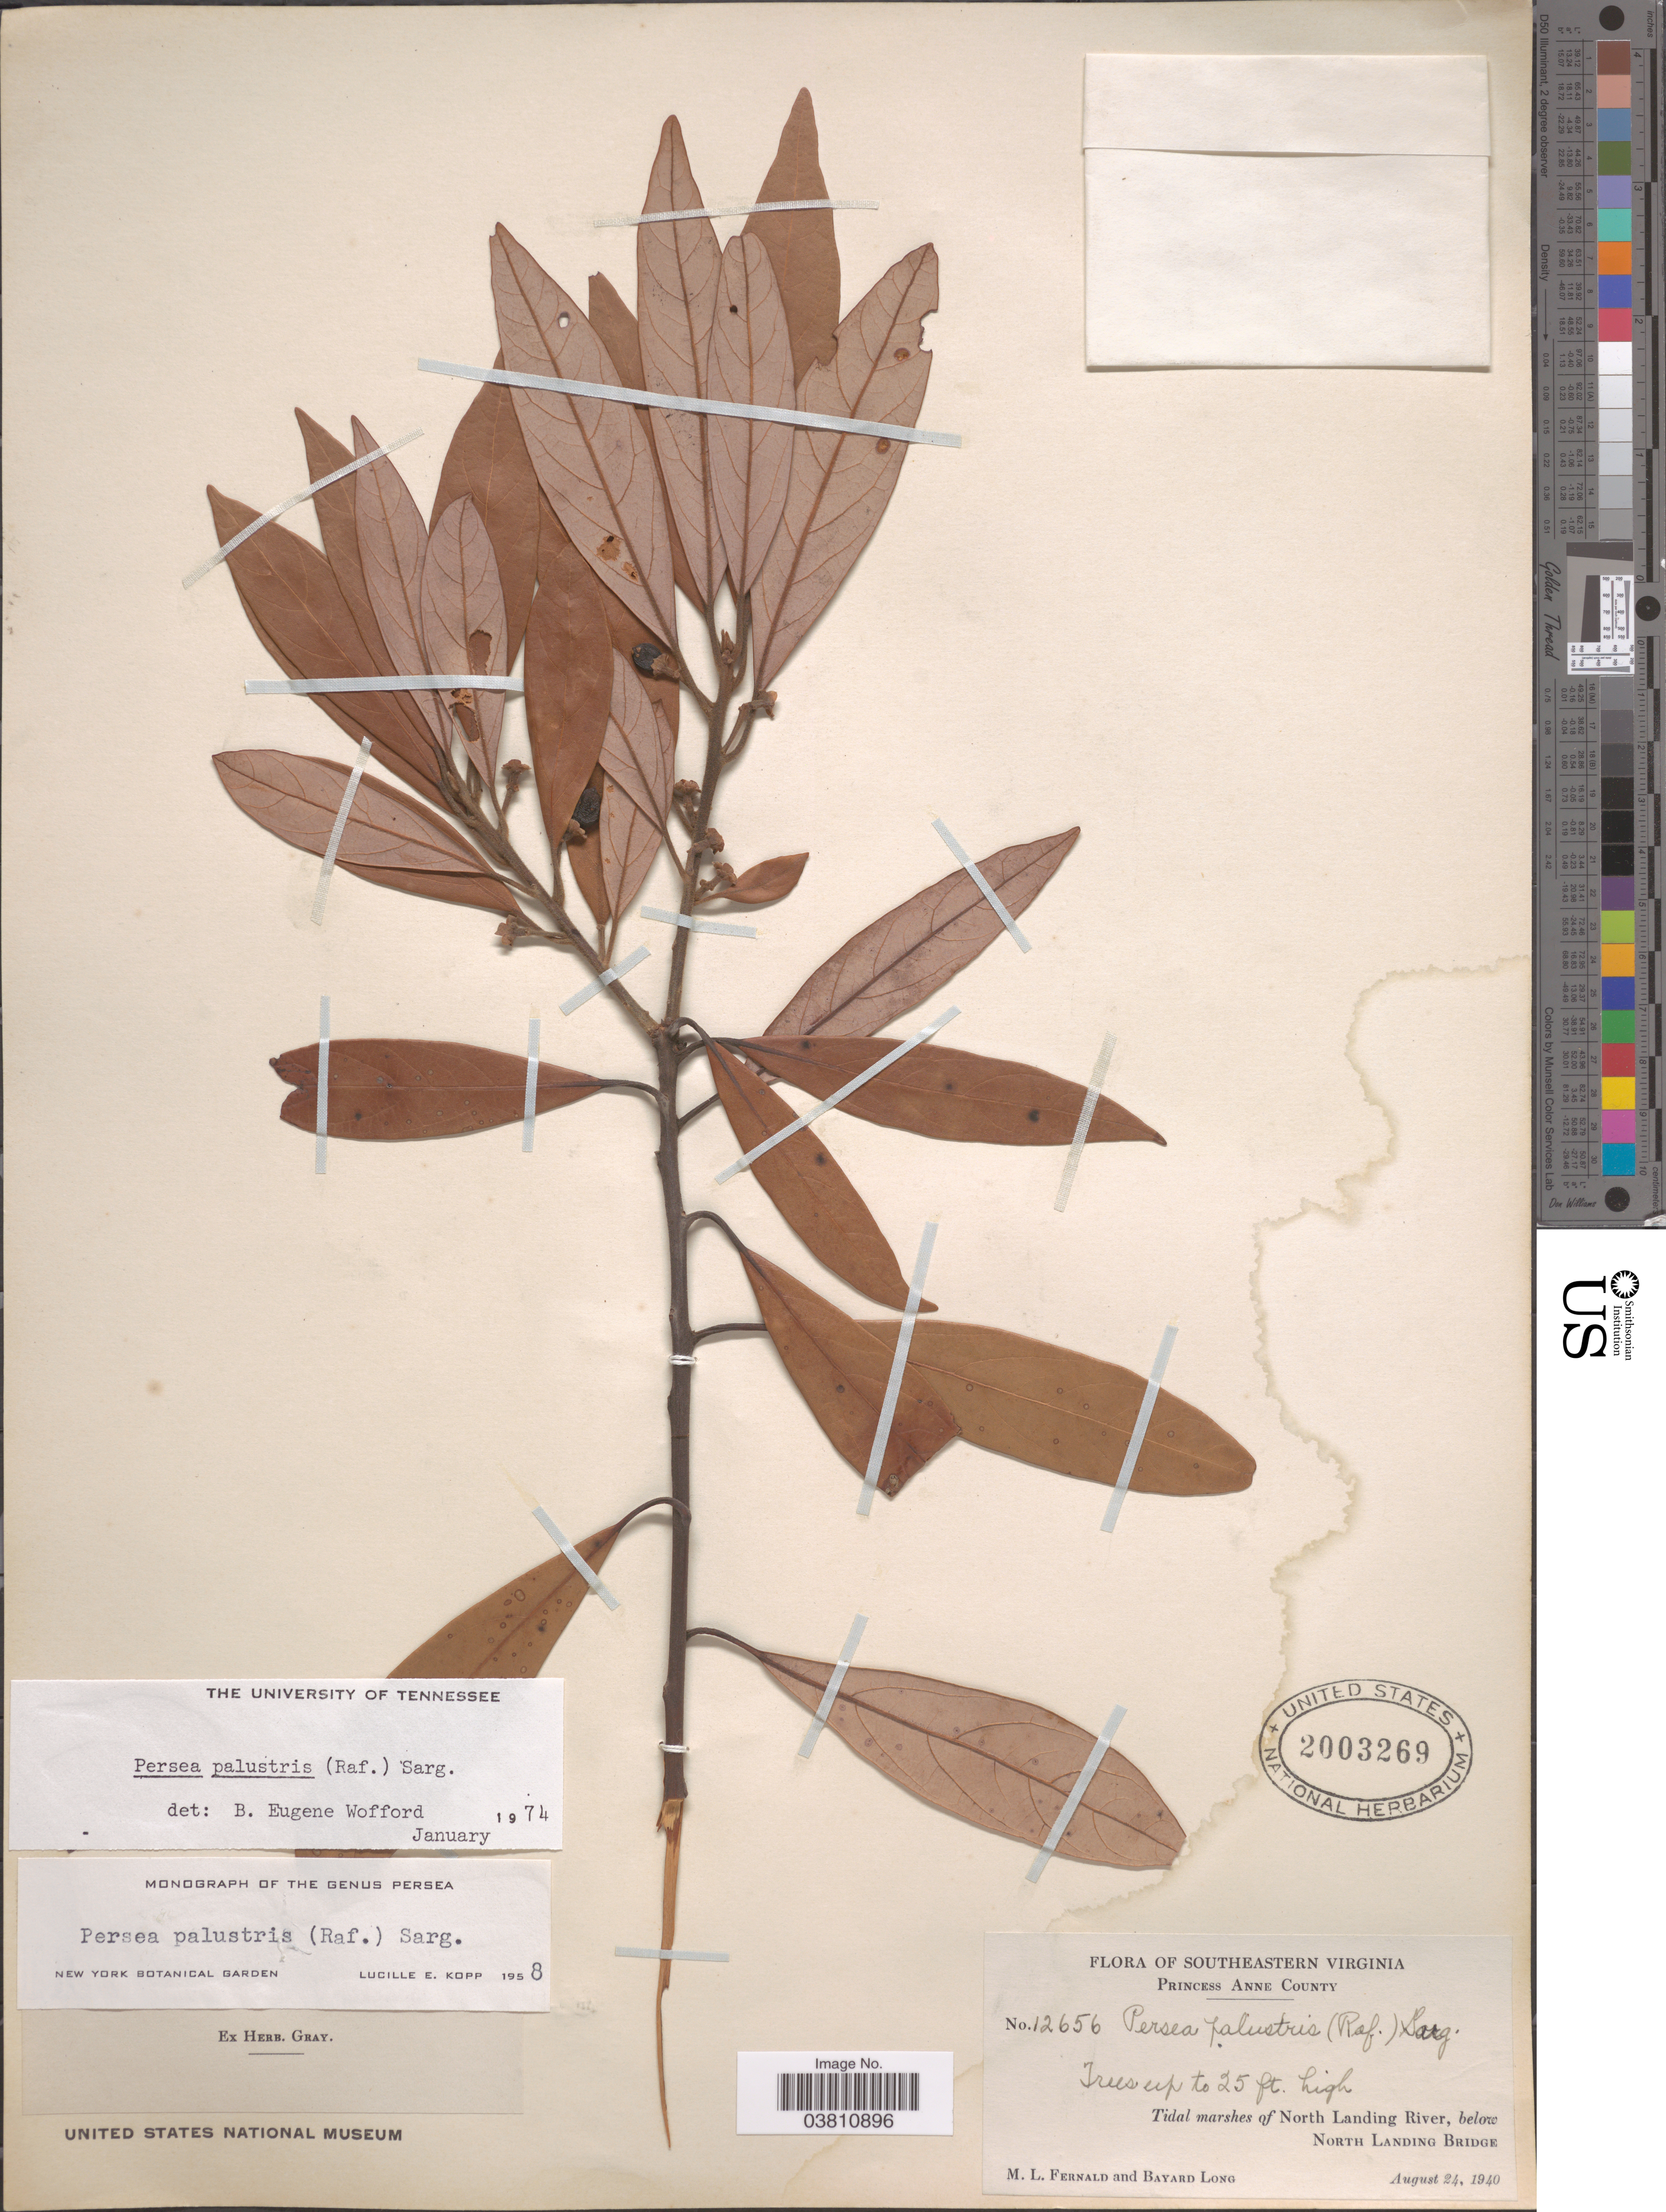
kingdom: Plantae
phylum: Tracheophyta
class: Magnoliopsida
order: Laurales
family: Lauraceae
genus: Persea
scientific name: Persea palustris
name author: (Raf.) Sarg.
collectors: M. L. Fernald & B. Long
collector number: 12656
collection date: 1940-08-24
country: United States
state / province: Virginia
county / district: City of Virginia Beach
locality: Southeastern Virginia. Princess Anne County. Tidal marshes of North Landing River, below North Landing Bridge.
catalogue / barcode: US 2003269